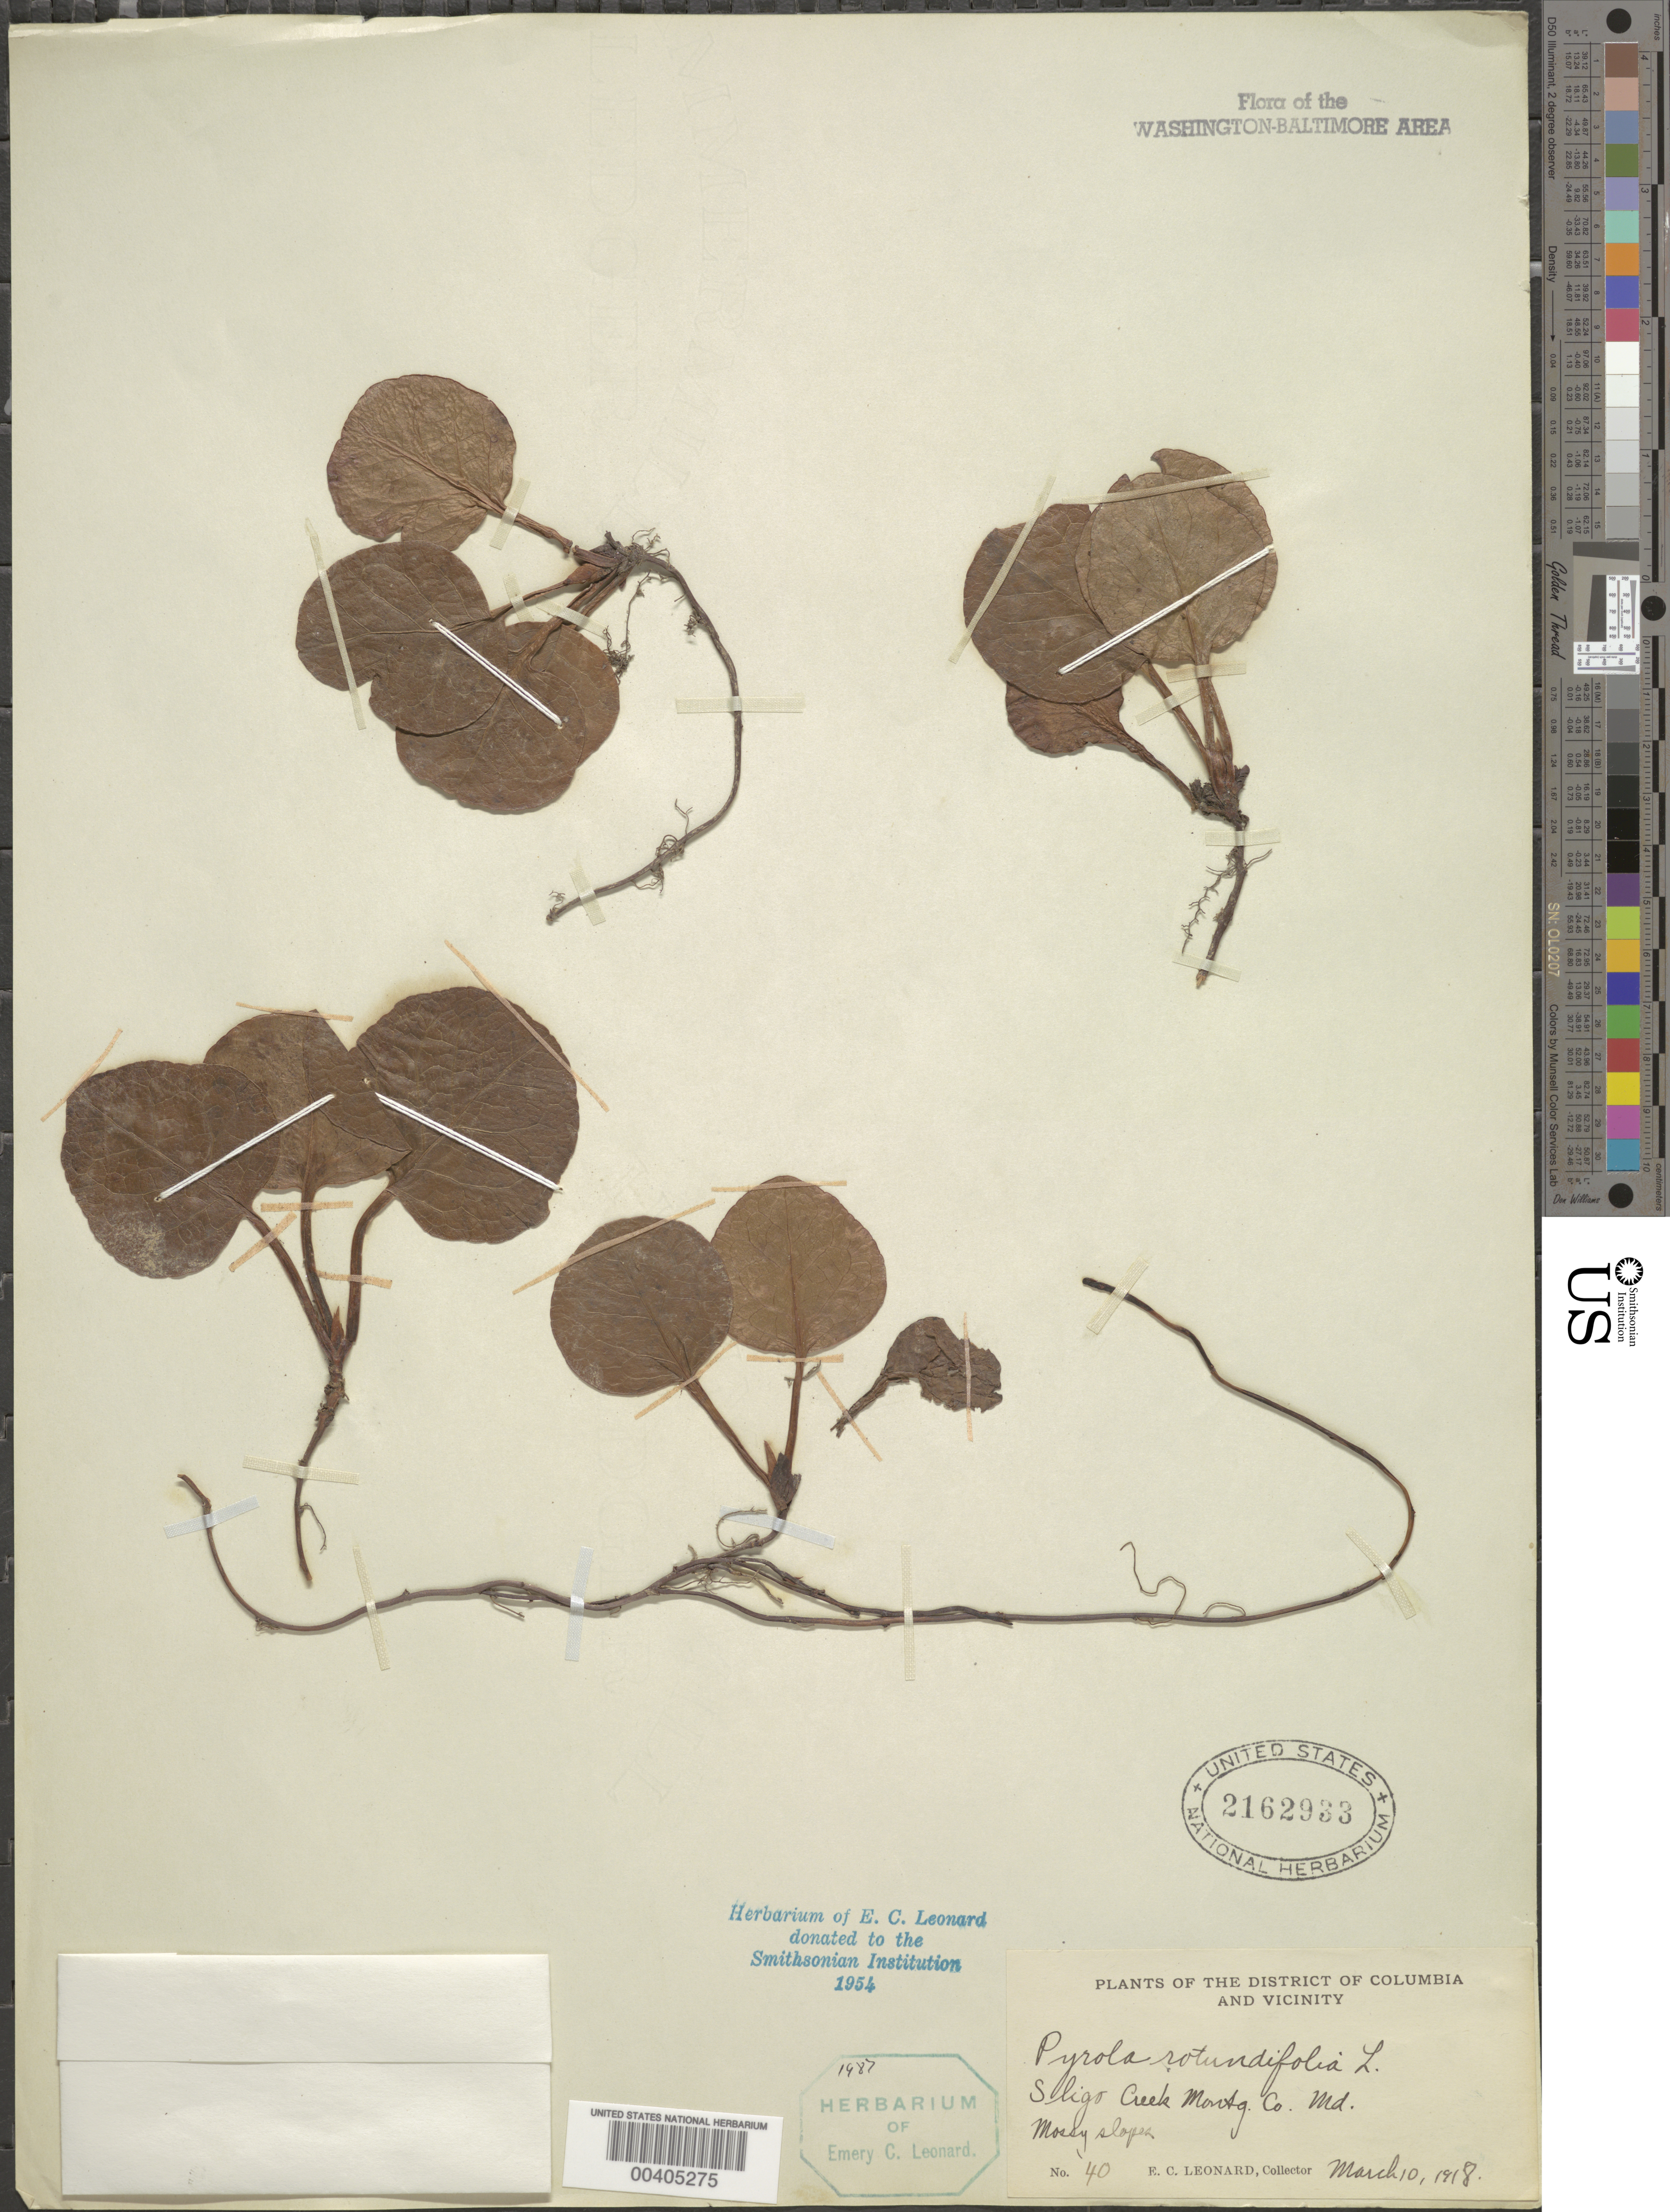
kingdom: Plantae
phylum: Tracheophyta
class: Magnoliopsida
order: Ericales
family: Ericaceae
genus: Pyrola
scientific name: Pyrola elliptica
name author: Nutt.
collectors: E. C. Leonard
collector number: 40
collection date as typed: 10 --- 1918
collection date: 1918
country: United States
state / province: Maryland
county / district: Montgomery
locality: Sligo Creek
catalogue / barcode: US 2162933